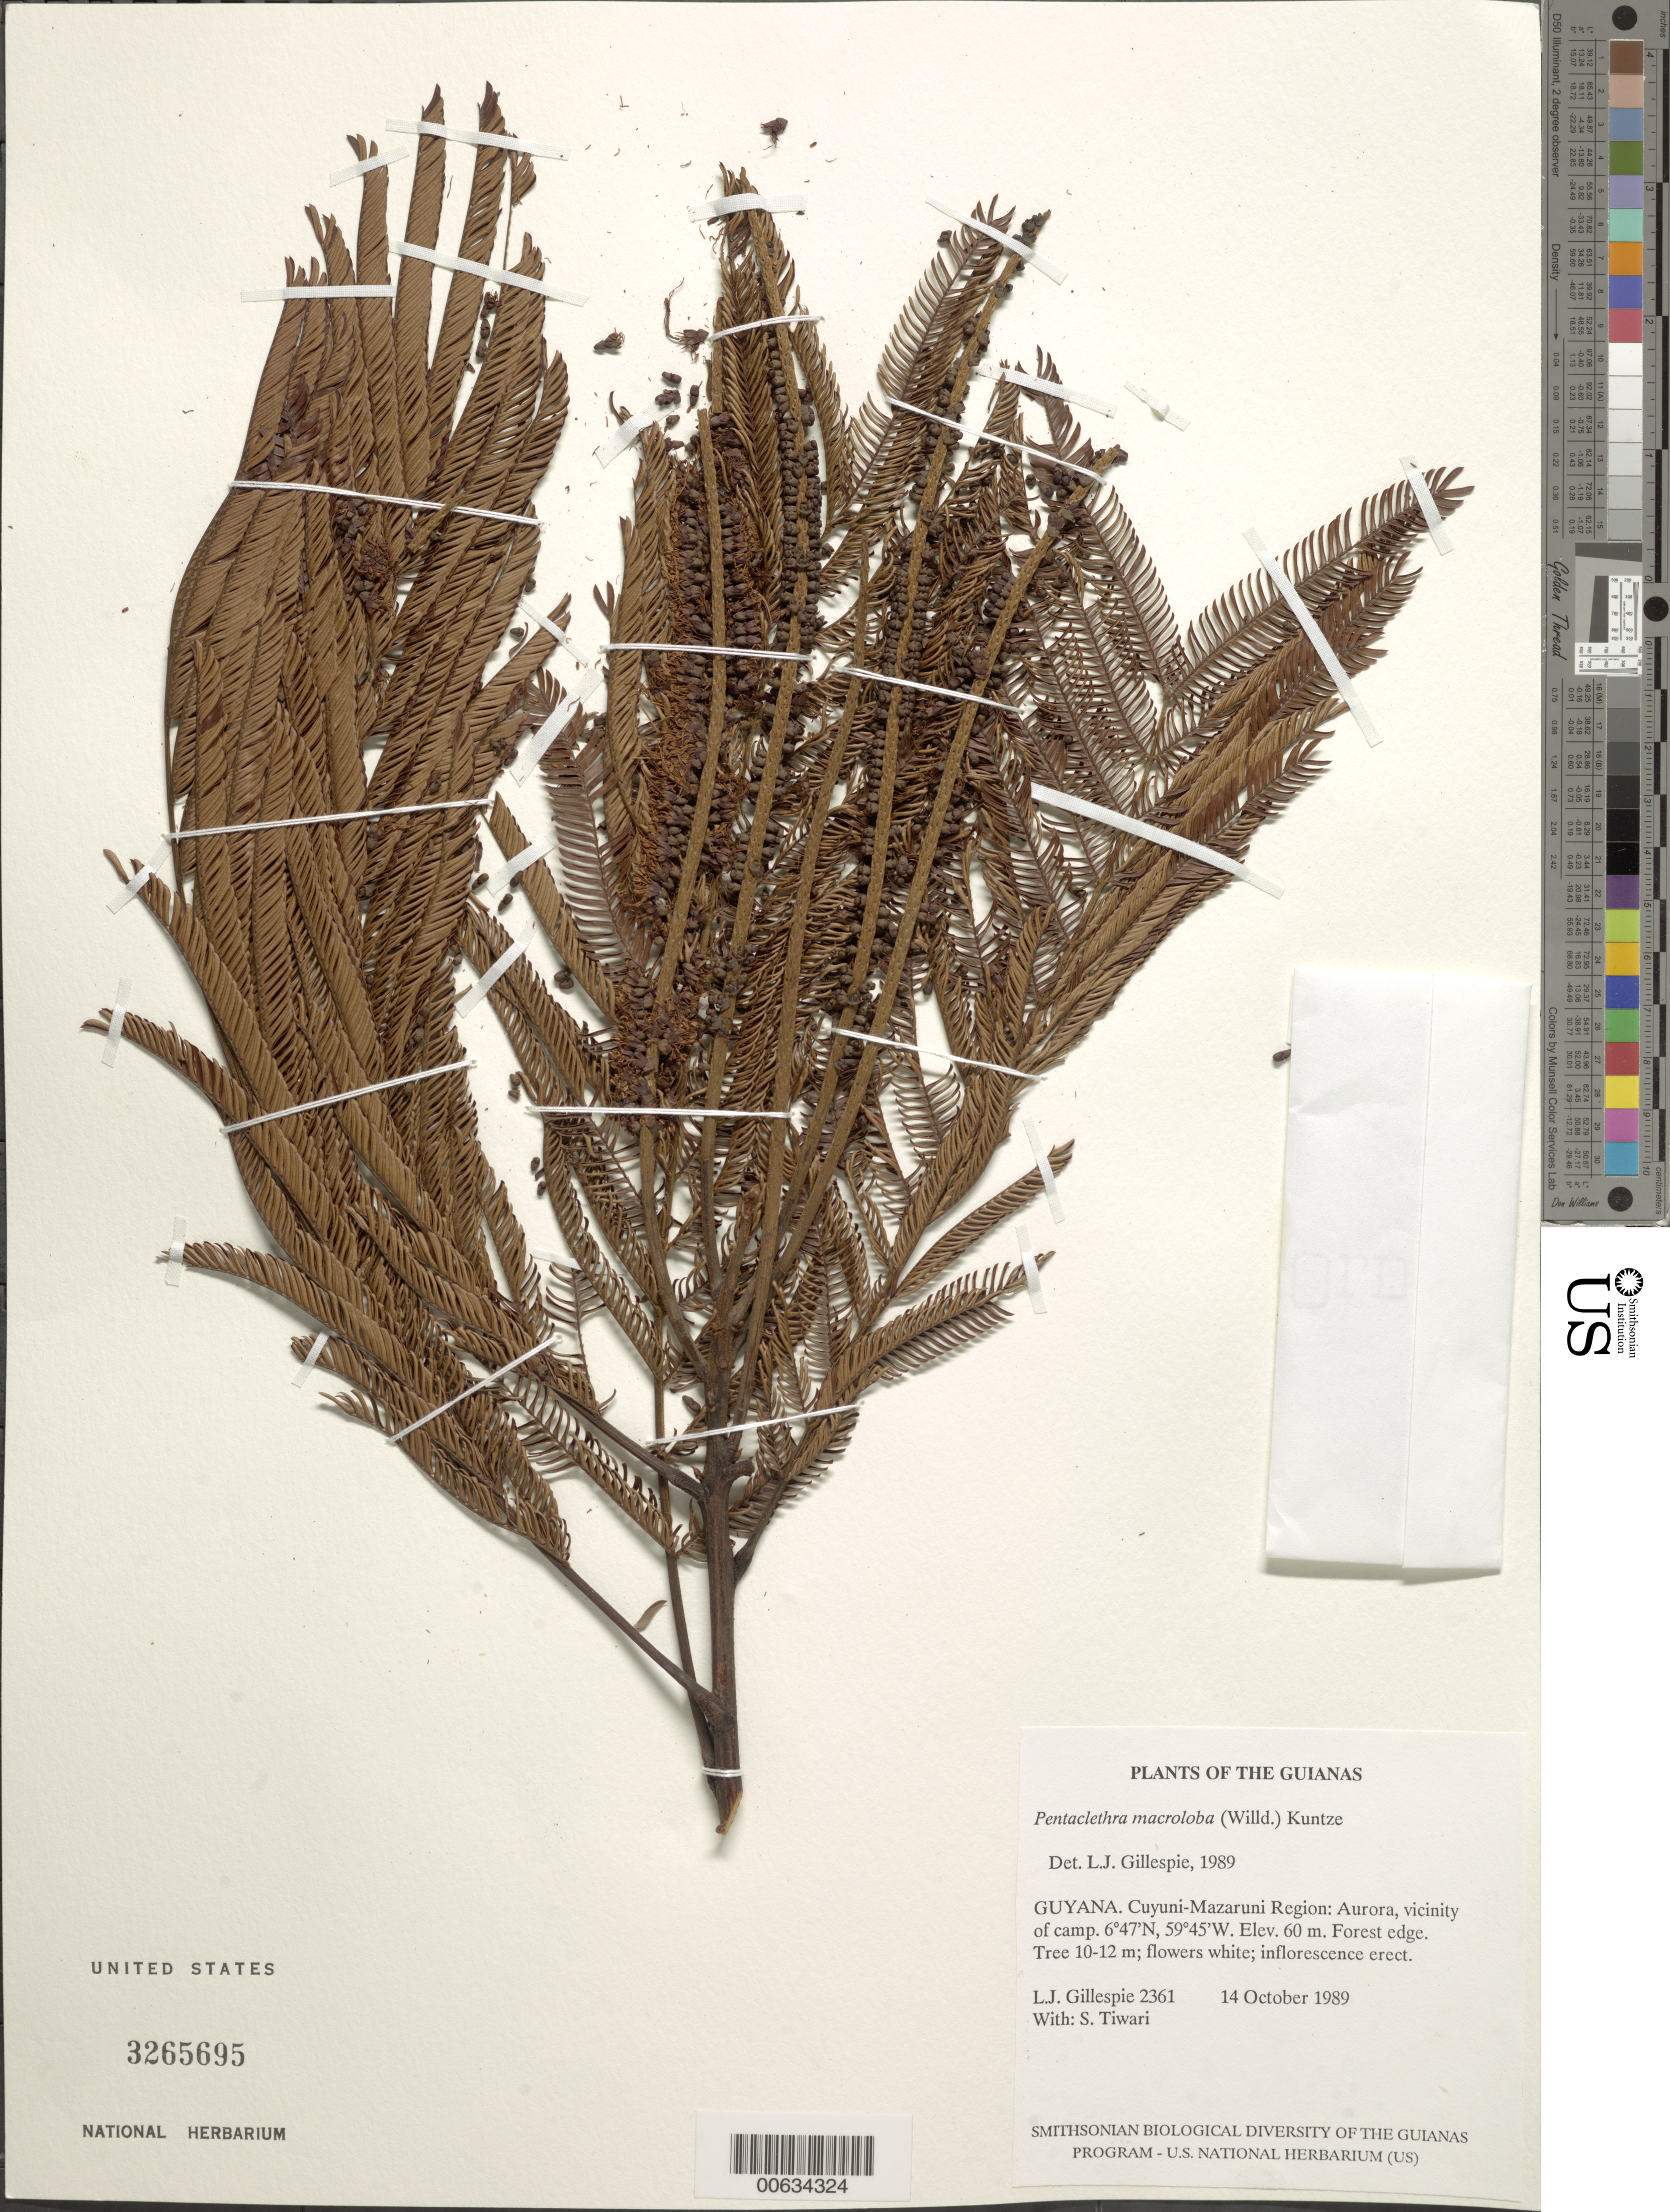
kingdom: Plantae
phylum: Tracheophyta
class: Magnoliopsida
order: Fabales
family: Fabaceae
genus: Pentaclethra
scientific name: Pentaclethra macroloba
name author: (Willd.) Kuntze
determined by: Gillespie, L. J.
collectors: L. J. Gillespie & S. Tiwari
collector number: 2361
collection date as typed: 14 October 1989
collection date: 1989-10-14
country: Guyana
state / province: Cuyuni-Mazaruni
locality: Aurora, vicinity of camp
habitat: Forest edge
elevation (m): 60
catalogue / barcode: US 3265695